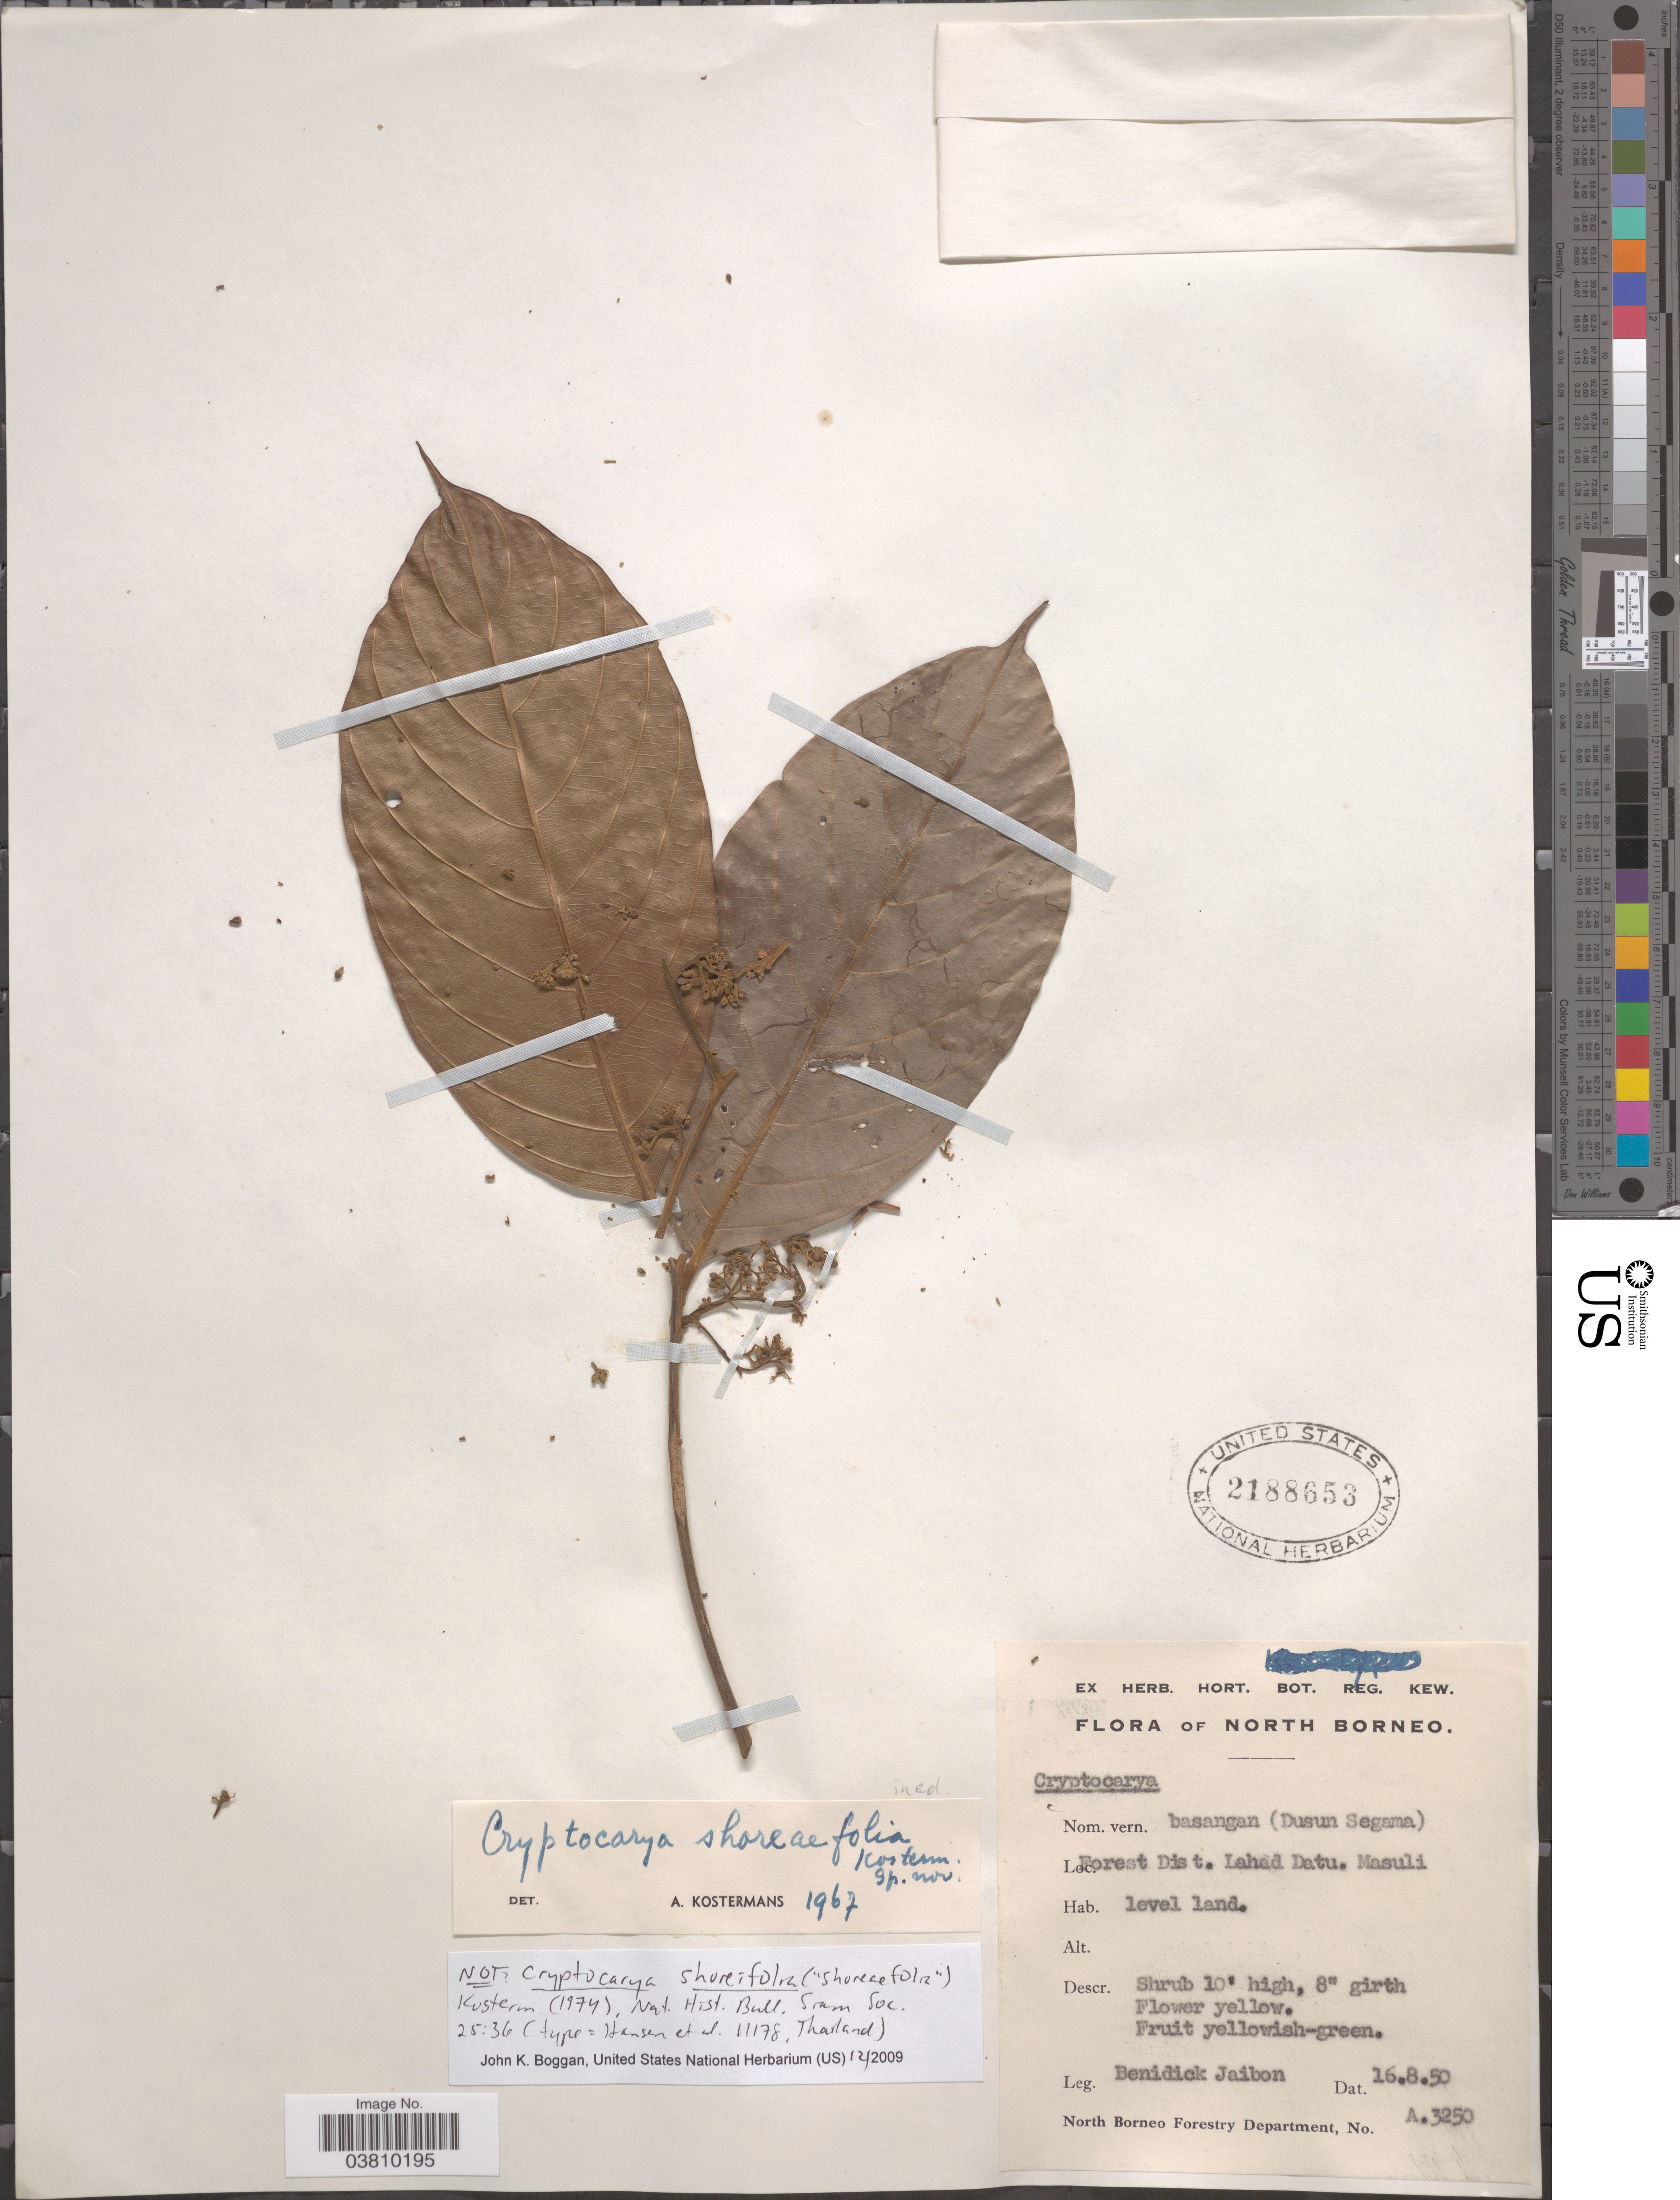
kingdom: Plantae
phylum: Tracheophyta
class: Magnoliopsida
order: Laurales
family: Lauraceae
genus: Cryptocarya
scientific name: Cryptocarya sp.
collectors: B. Jaibon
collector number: A3250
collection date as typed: Transcribed d/m/y: 16/8/50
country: Malaysia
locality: North Borneo. Forest Dist. Lahad Datu. Masuli.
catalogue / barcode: US 2188653